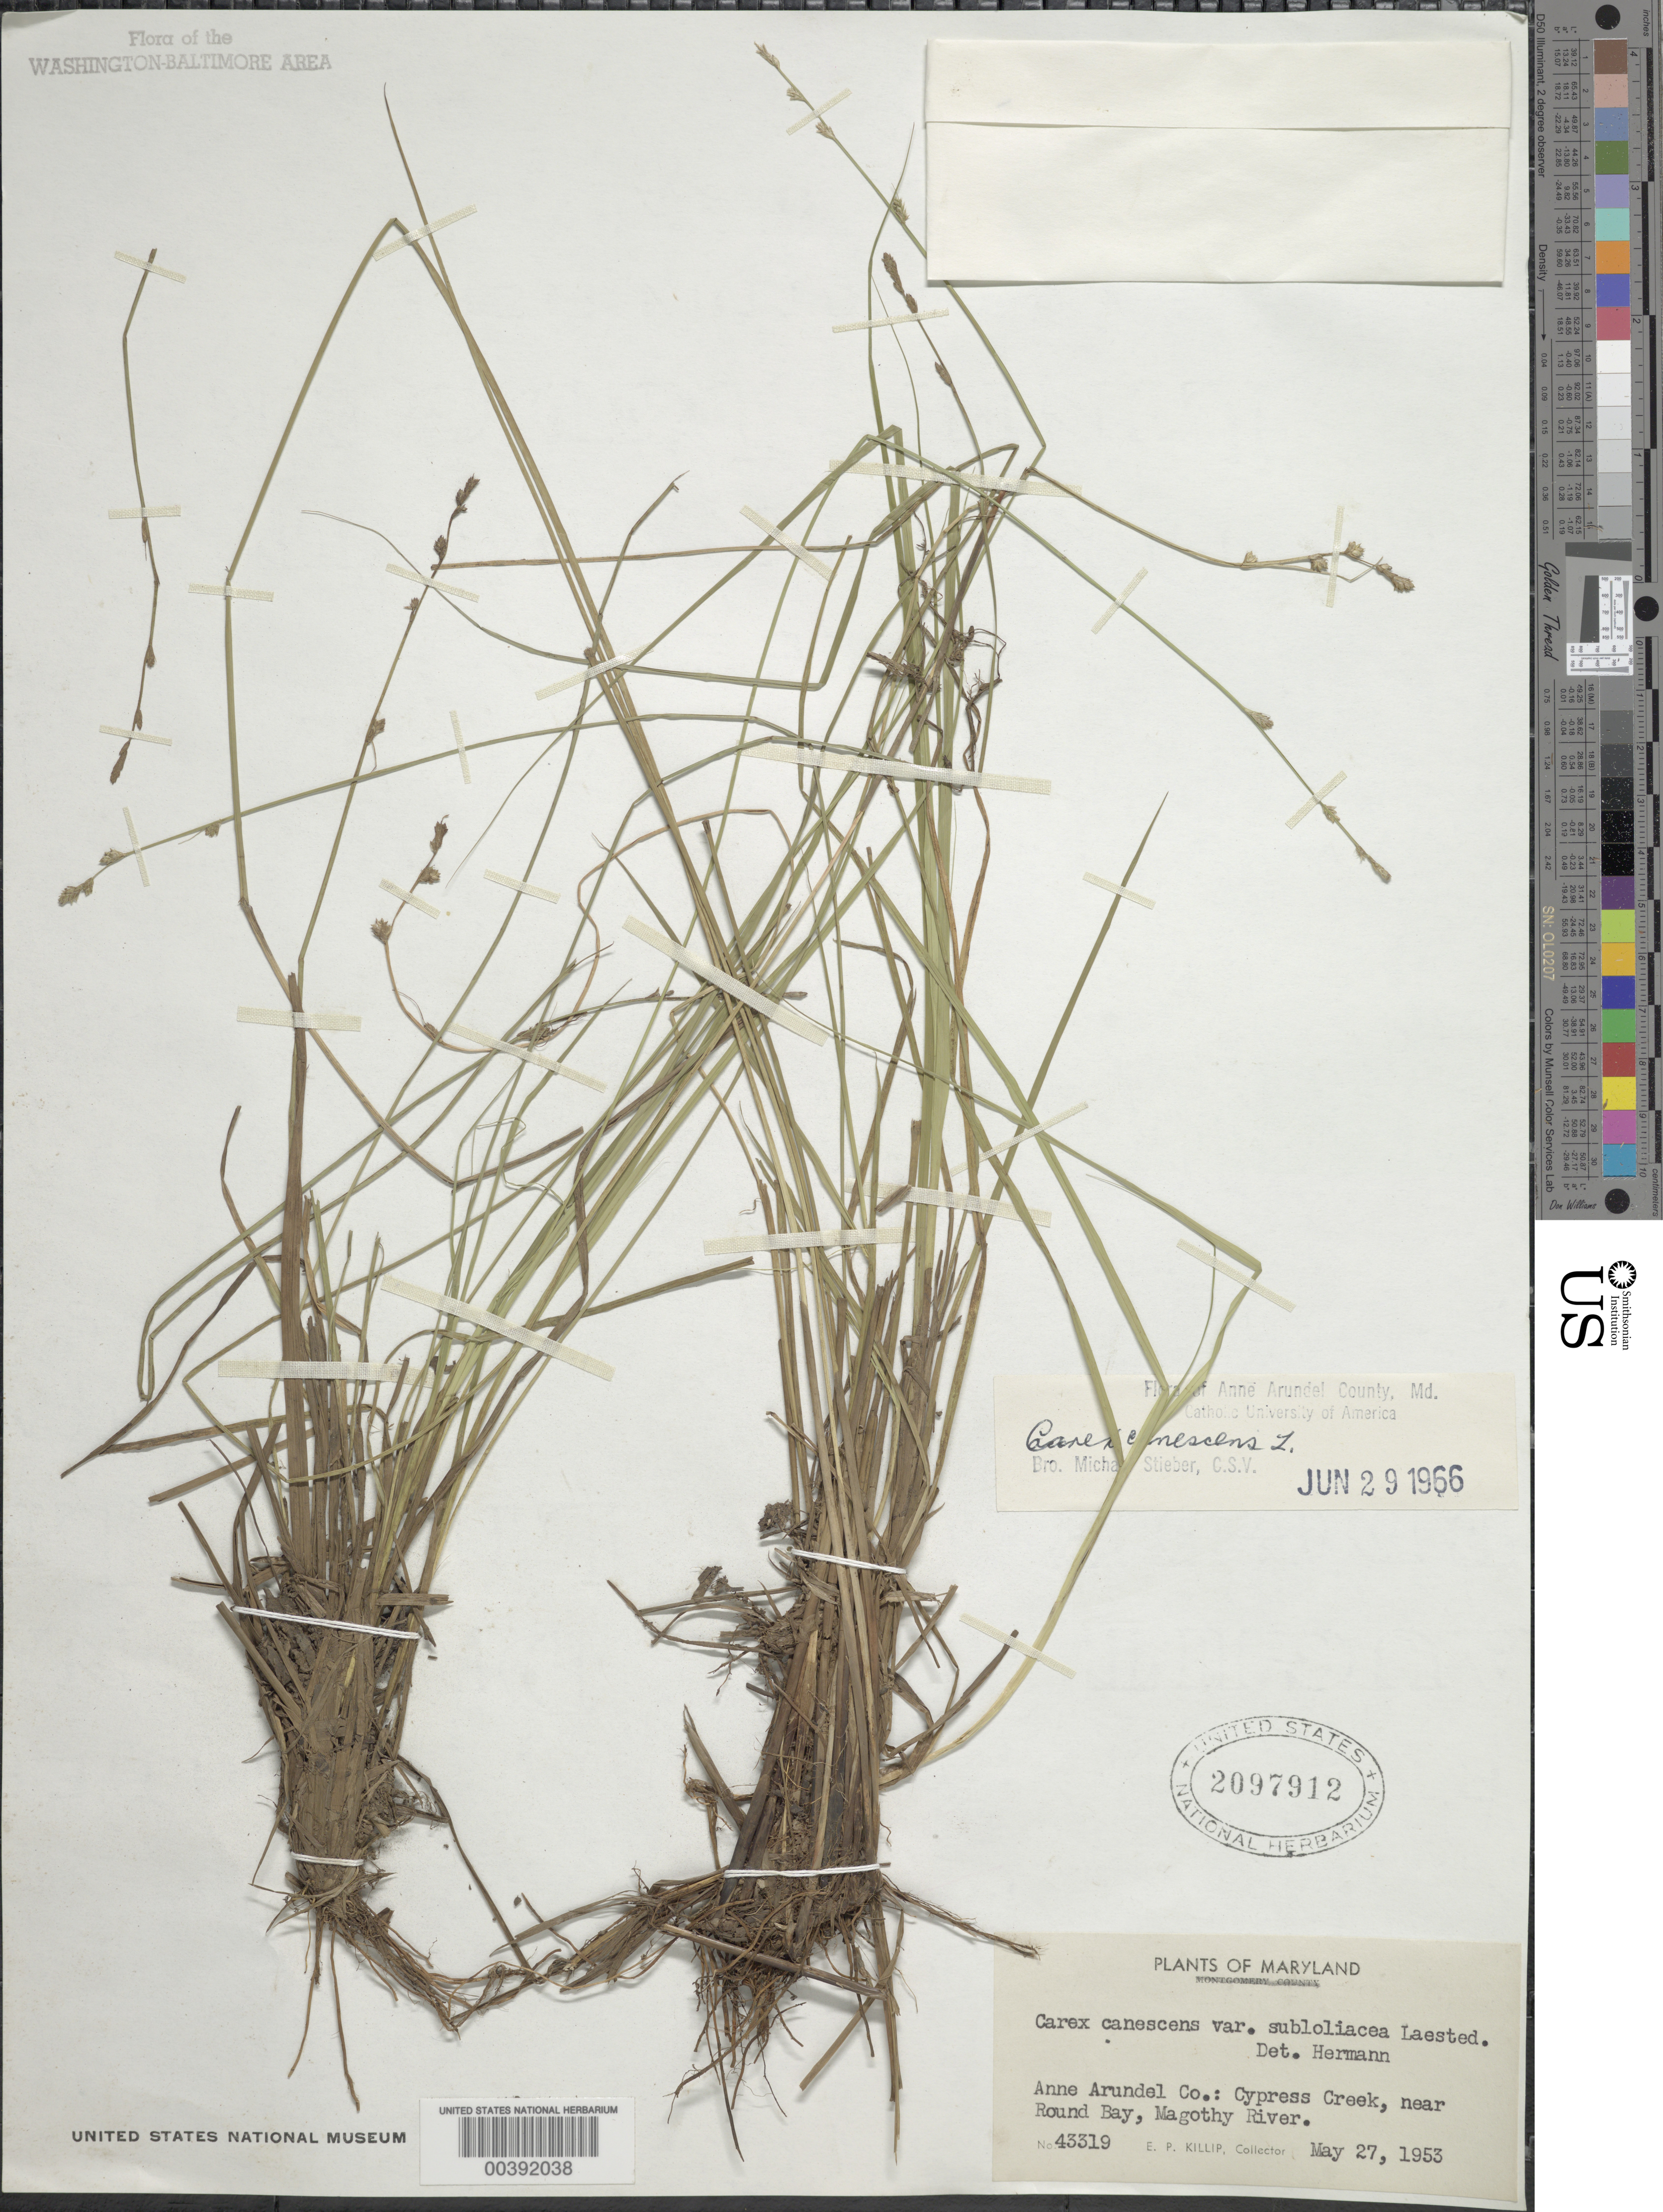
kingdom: Plantae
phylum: Tracheophyta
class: Liliopsida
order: Poales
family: Cyperaceae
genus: Carex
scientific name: Carex canescens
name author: L.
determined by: Stieber, Bro. M.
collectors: E. P. Killip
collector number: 43319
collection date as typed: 27 May 1953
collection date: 1953-05-27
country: United States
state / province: Maryland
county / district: Anne Arundel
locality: Cypress Creek, Round Bay vicinity, Magothy River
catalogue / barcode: US 2097912